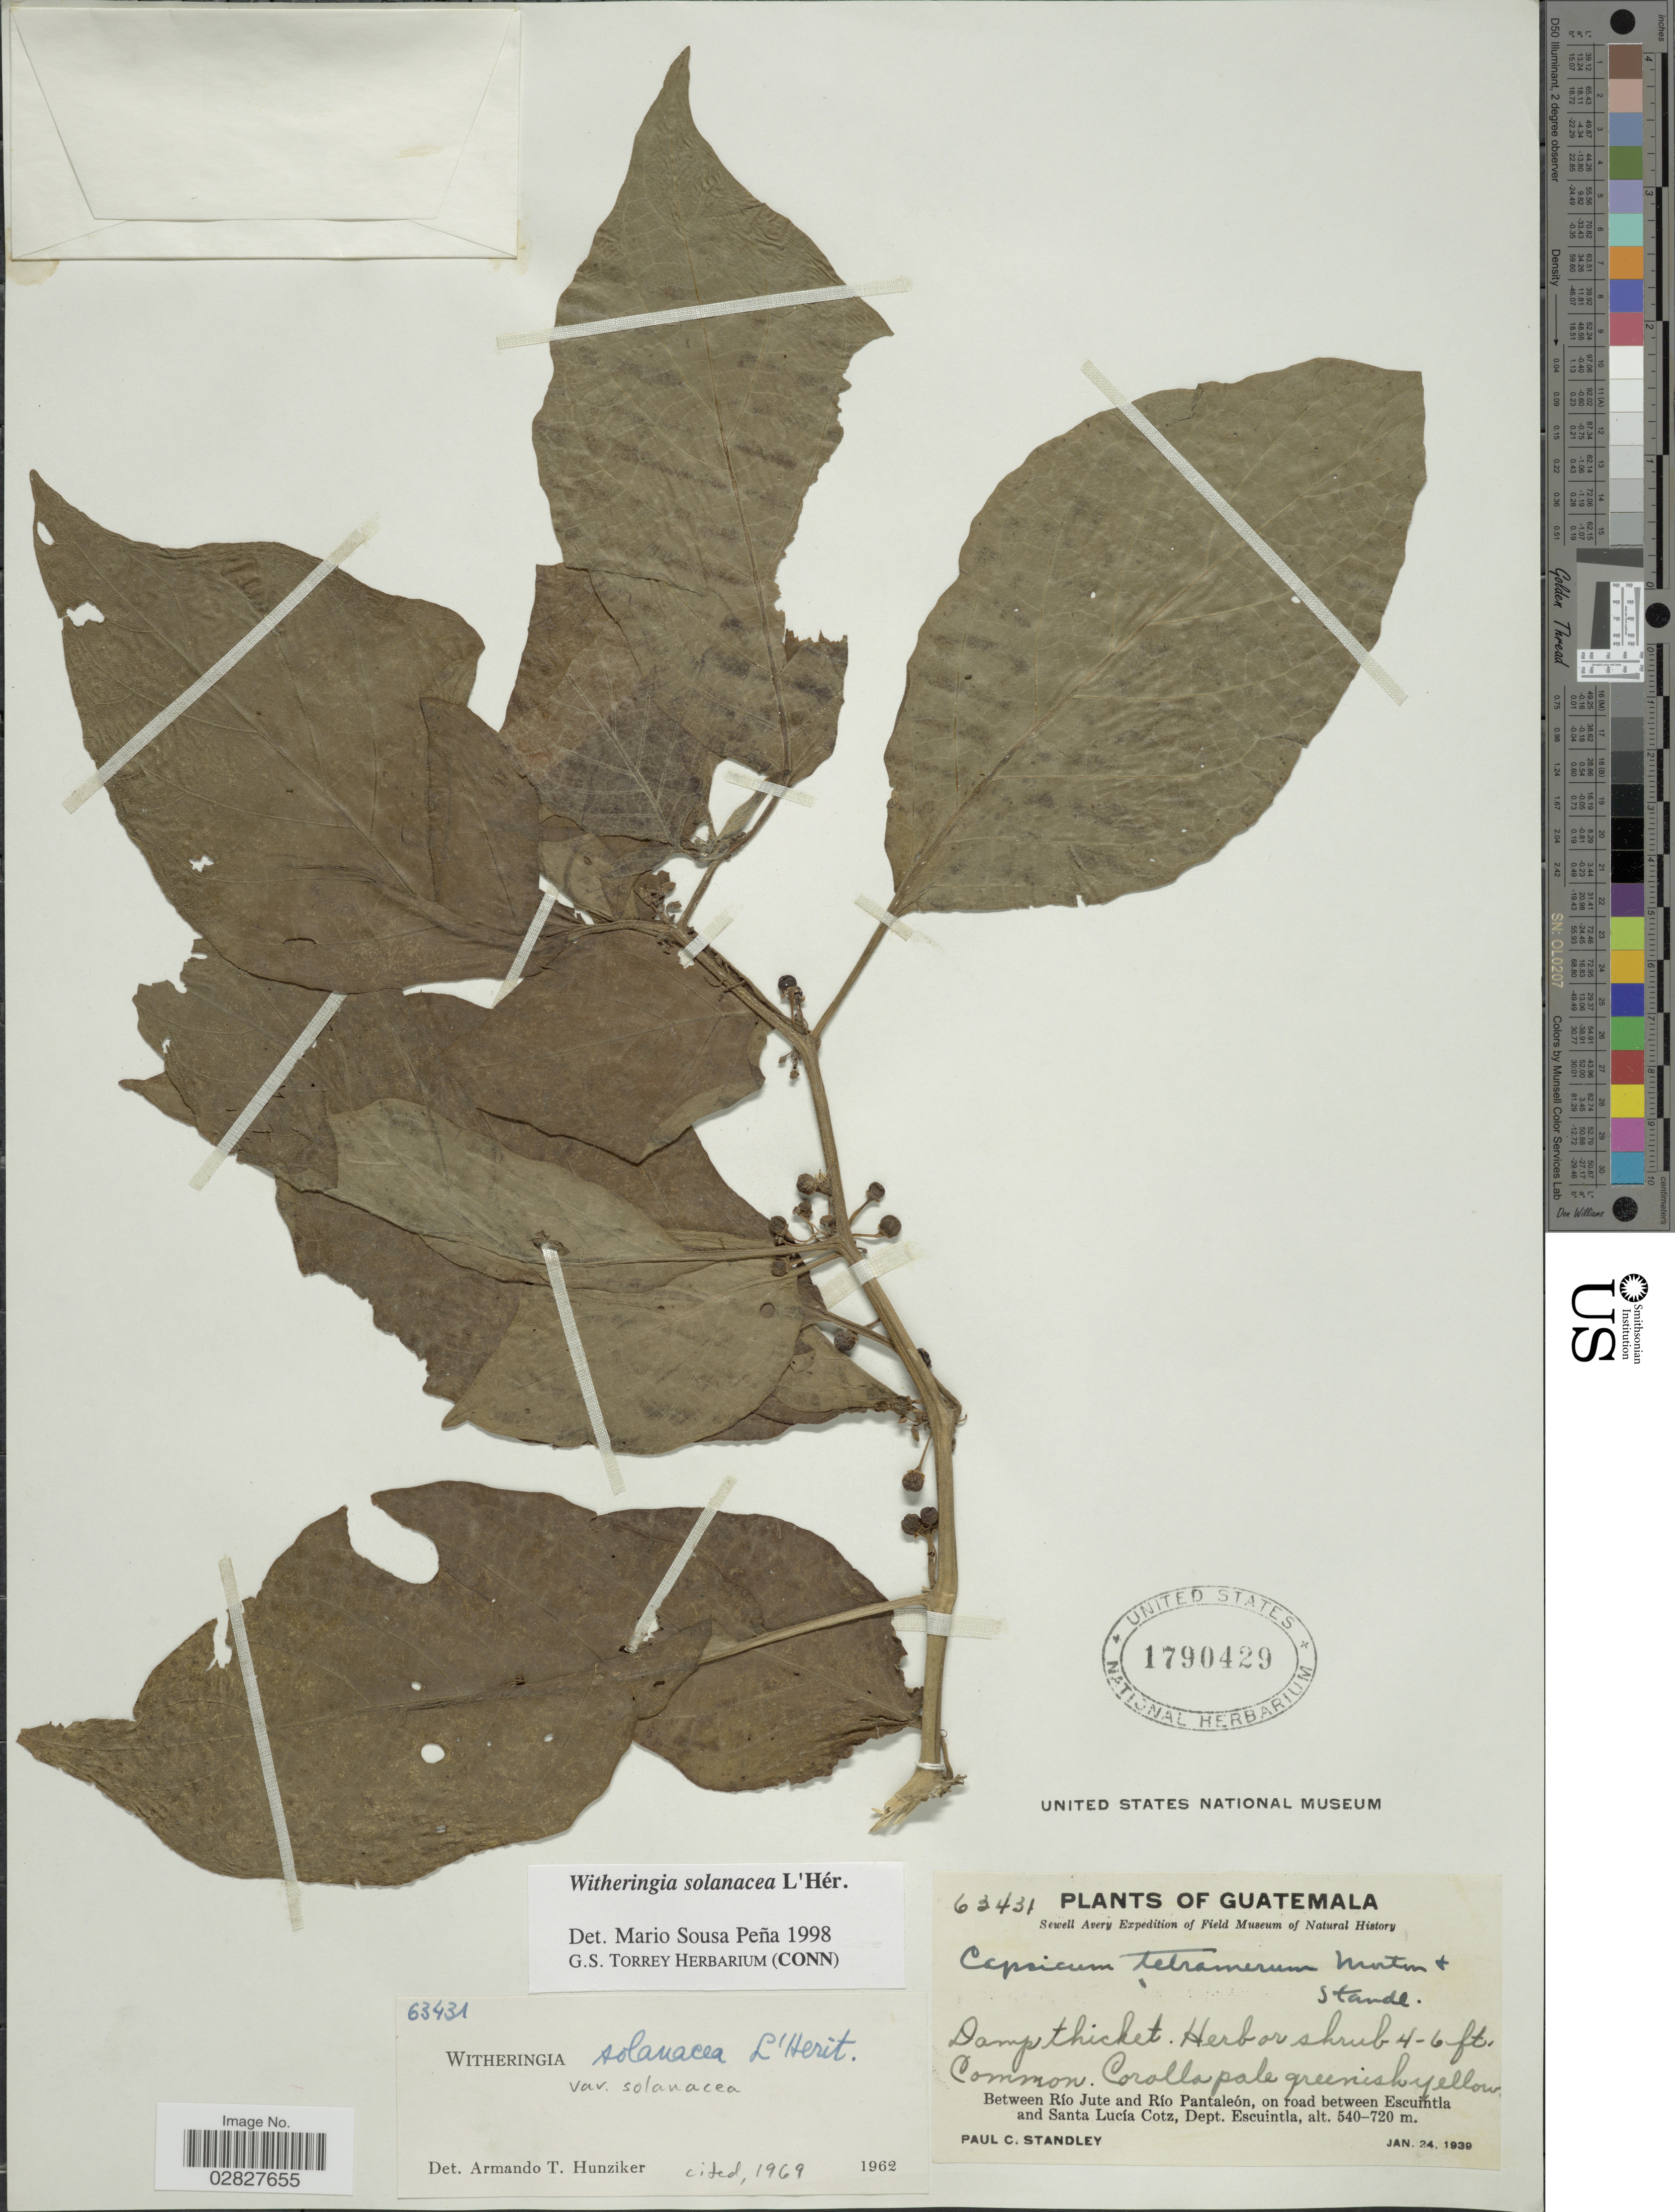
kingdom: Plantae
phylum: Tracheophyta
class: Magnoliopsida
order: Solanales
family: Solanaceae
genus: Witheringia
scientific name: Witheringia solanacea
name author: L'Hér.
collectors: P. C. Standley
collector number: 63431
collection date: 1939-01-24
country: Guatemala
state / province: Escuintla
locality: Between Río Jute and Río Pantaleón, on road between Escuintla and Santa Lucía Cotz, Dept. Escuintla.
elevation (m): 540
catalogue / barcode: US 1790429